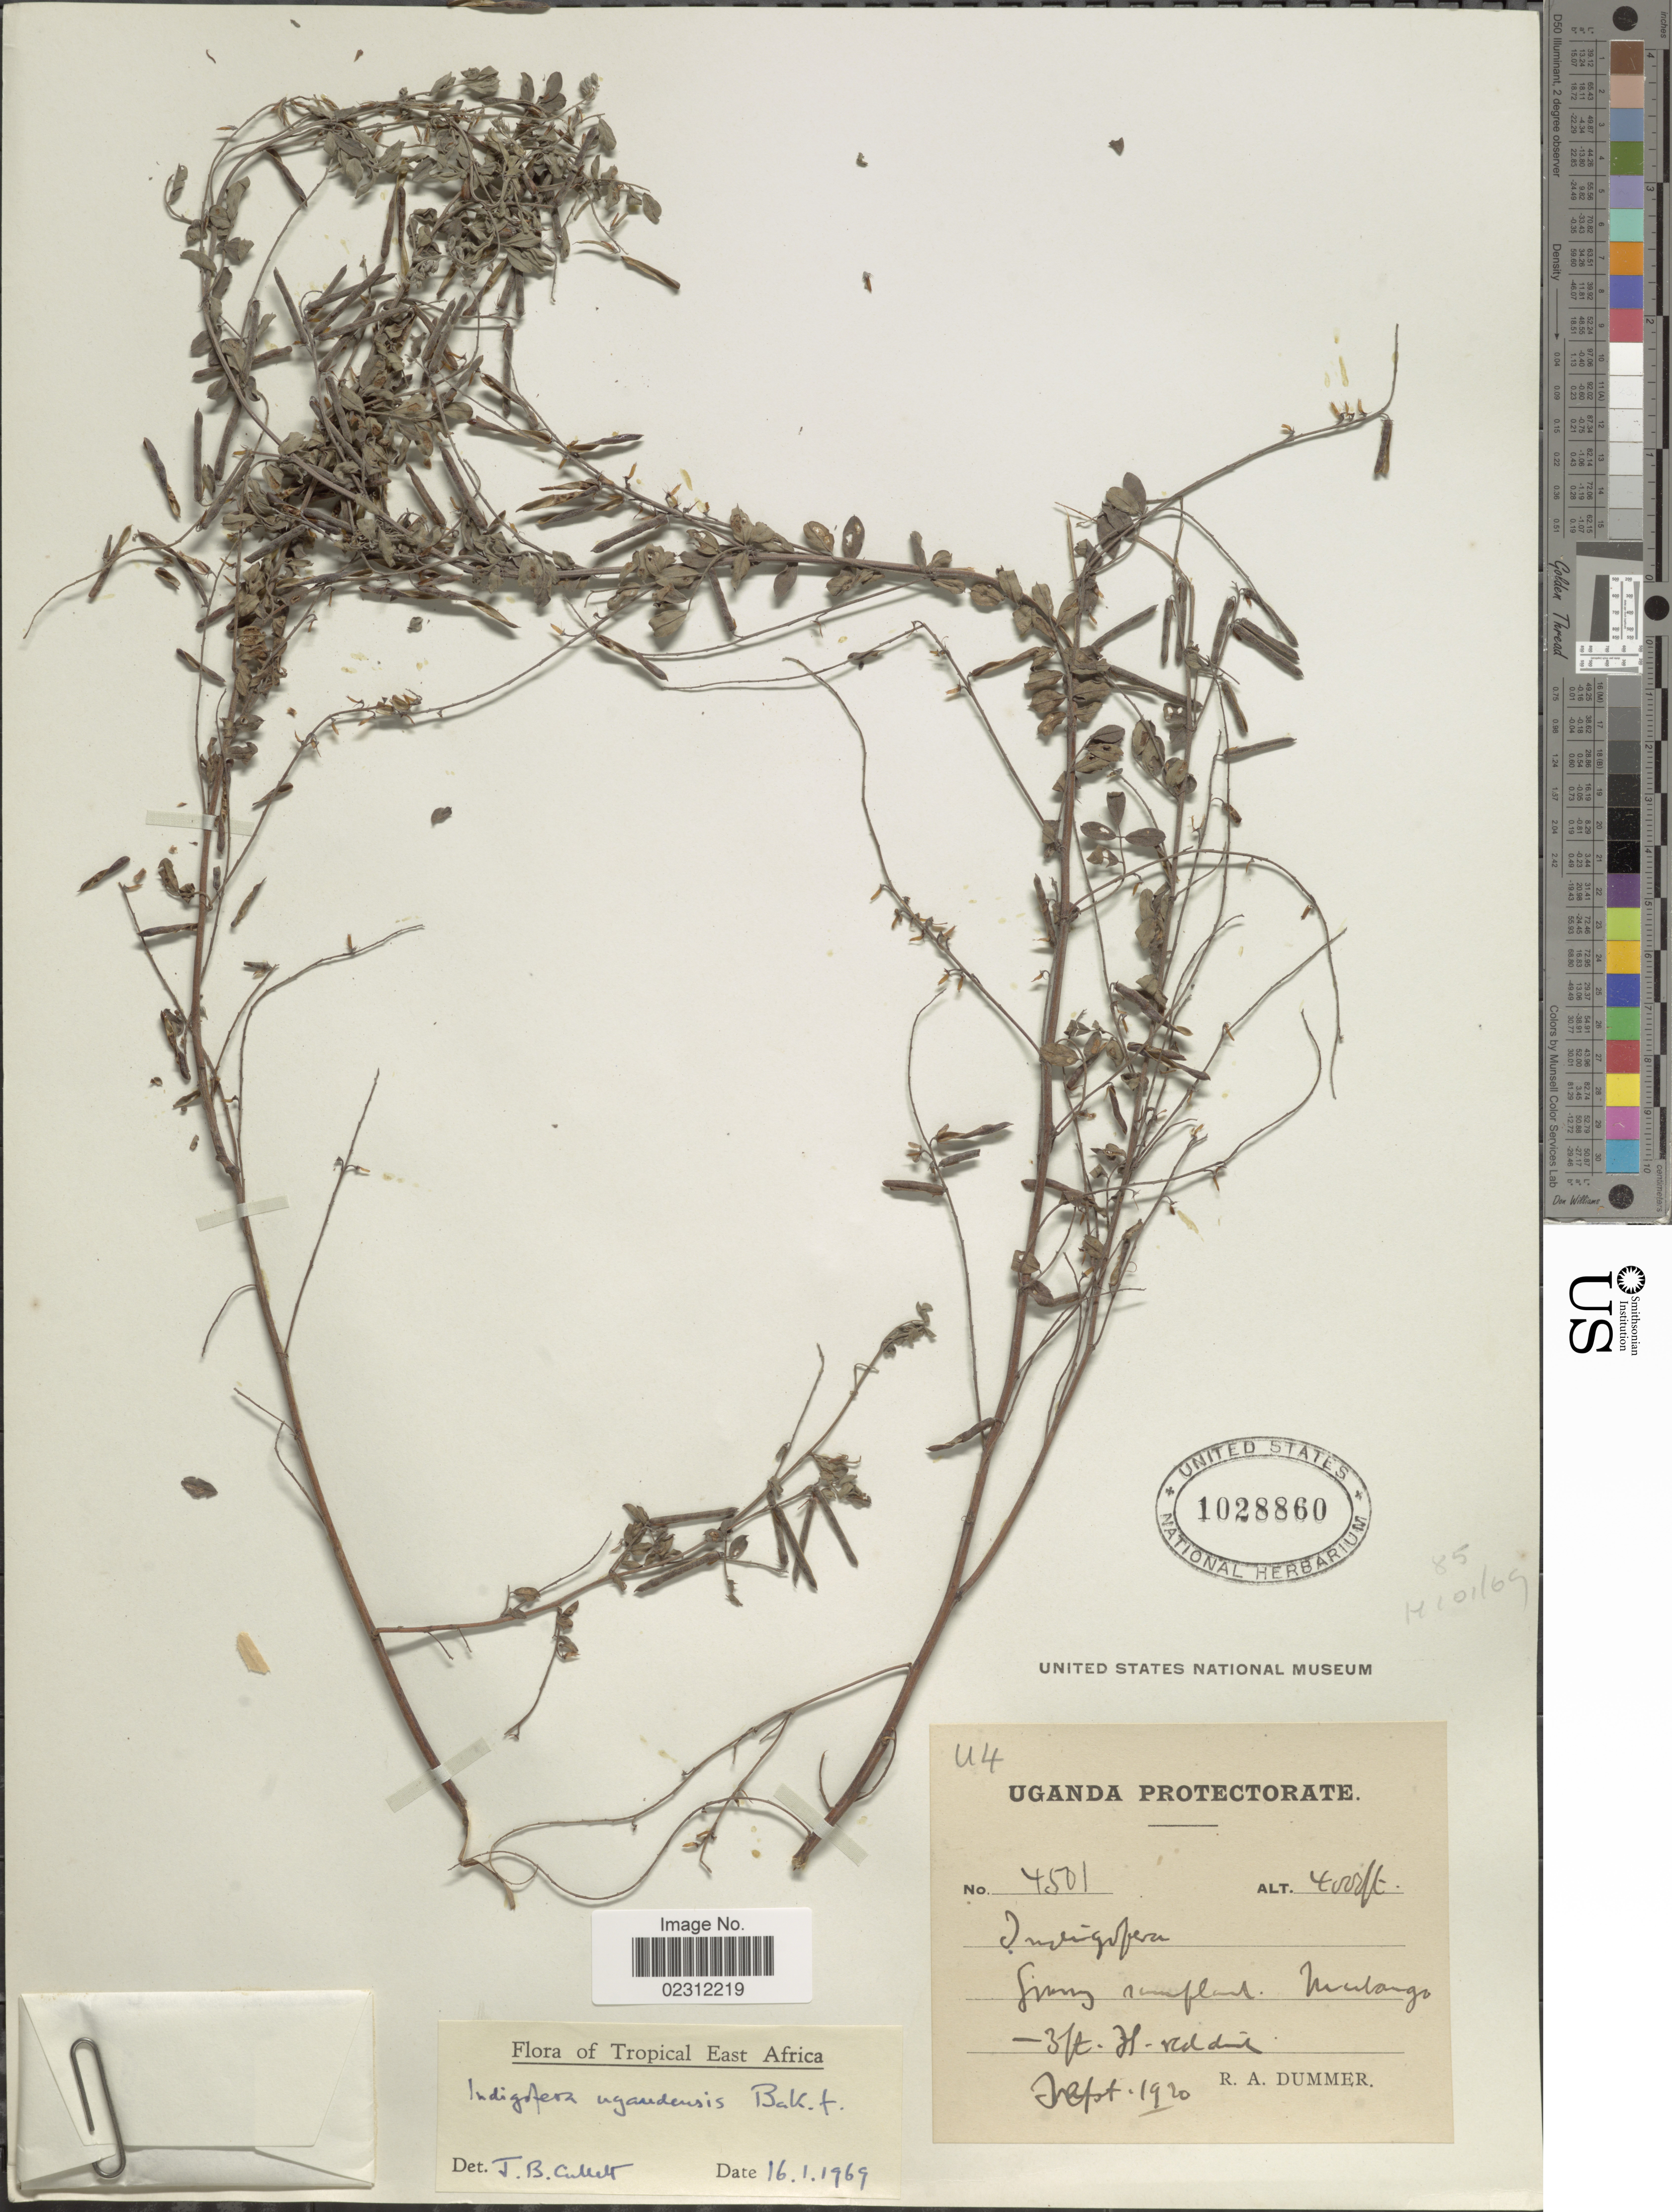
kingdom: Plantae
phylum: Tracheophyta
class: Magnoliopsida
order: Fabales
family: Fabaceae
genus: Indigofera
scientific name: Indigofera ugandensis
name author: Baker f.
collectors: R. Dümmer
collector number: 4501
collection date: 1920-09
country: Uganda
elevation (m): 1219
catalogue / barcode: US 1028860